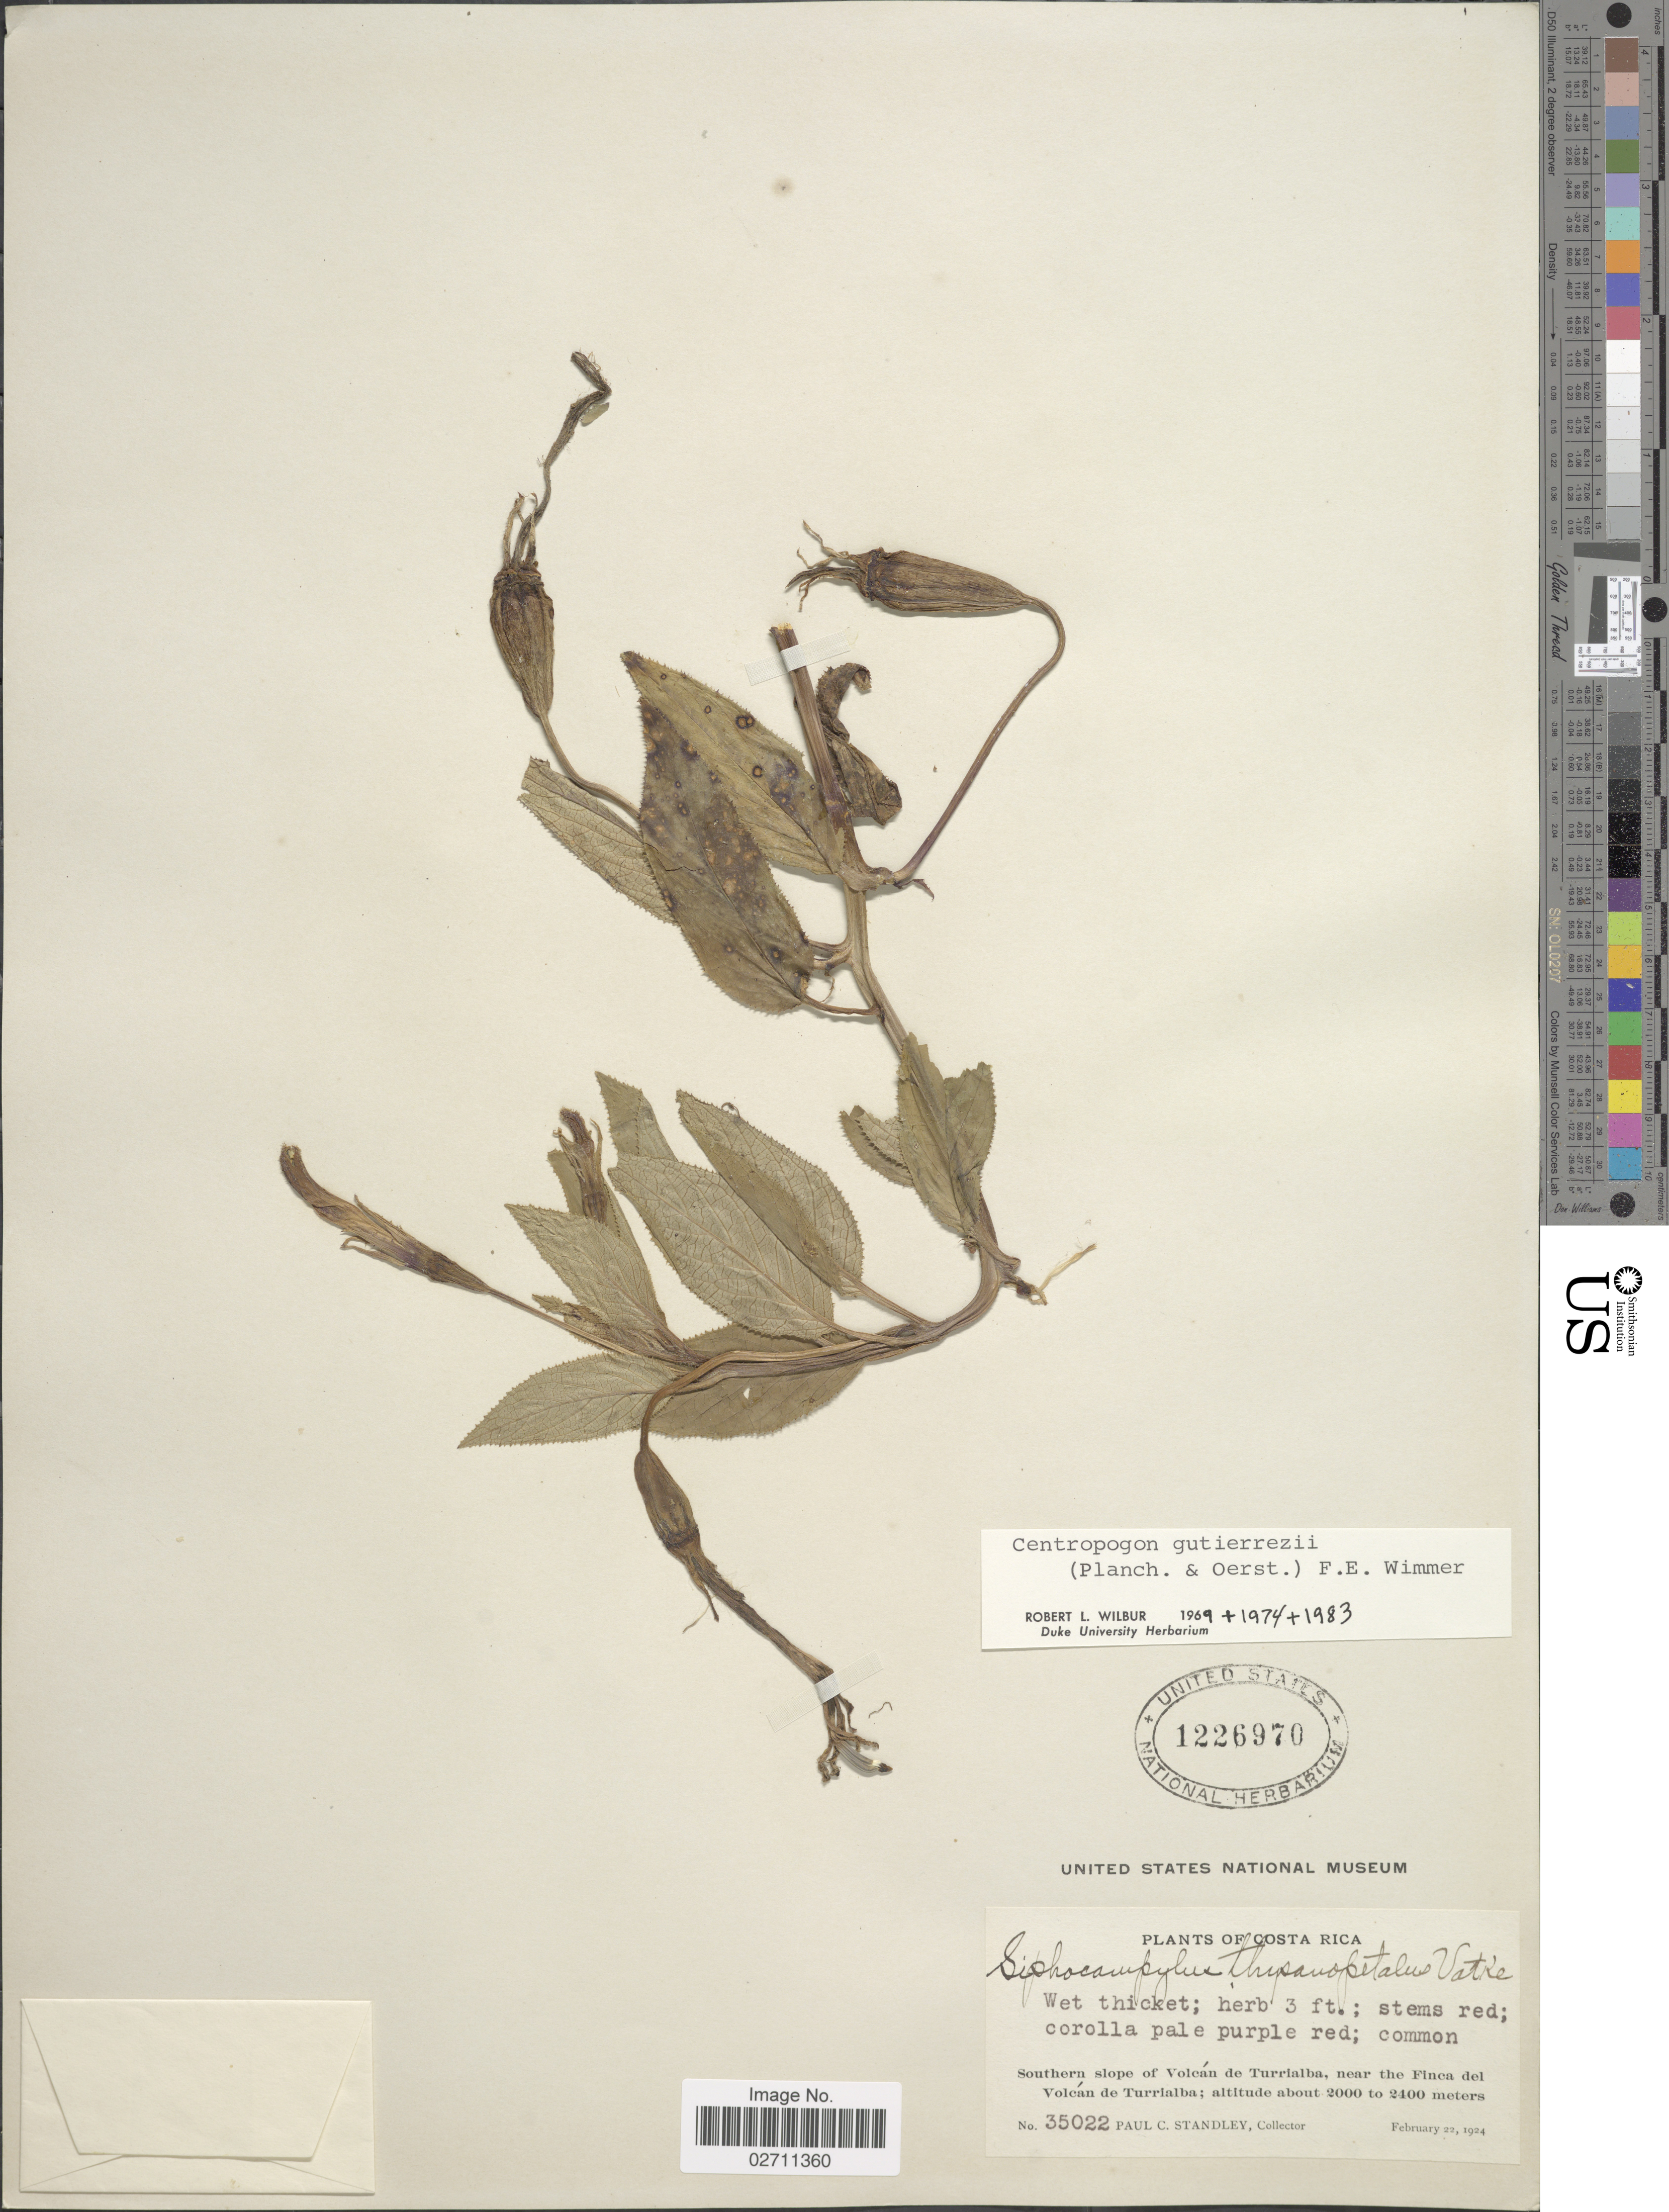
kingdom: Plantae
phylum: Tracheophyta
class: Magnoliopsida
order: Asterales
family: Campanulaceae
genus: Centropogon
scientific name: Centropogon gutierrezii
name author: (Planch. & Oerst.) E. Wimm.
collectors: P. C. Standley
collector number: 35022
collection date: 1924-02-22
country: Costa Rica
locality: Southern slope of Volcan de Turrialba, near the Finca del Volcan de Turrialba.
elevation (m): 2000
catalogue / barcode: US 1226970